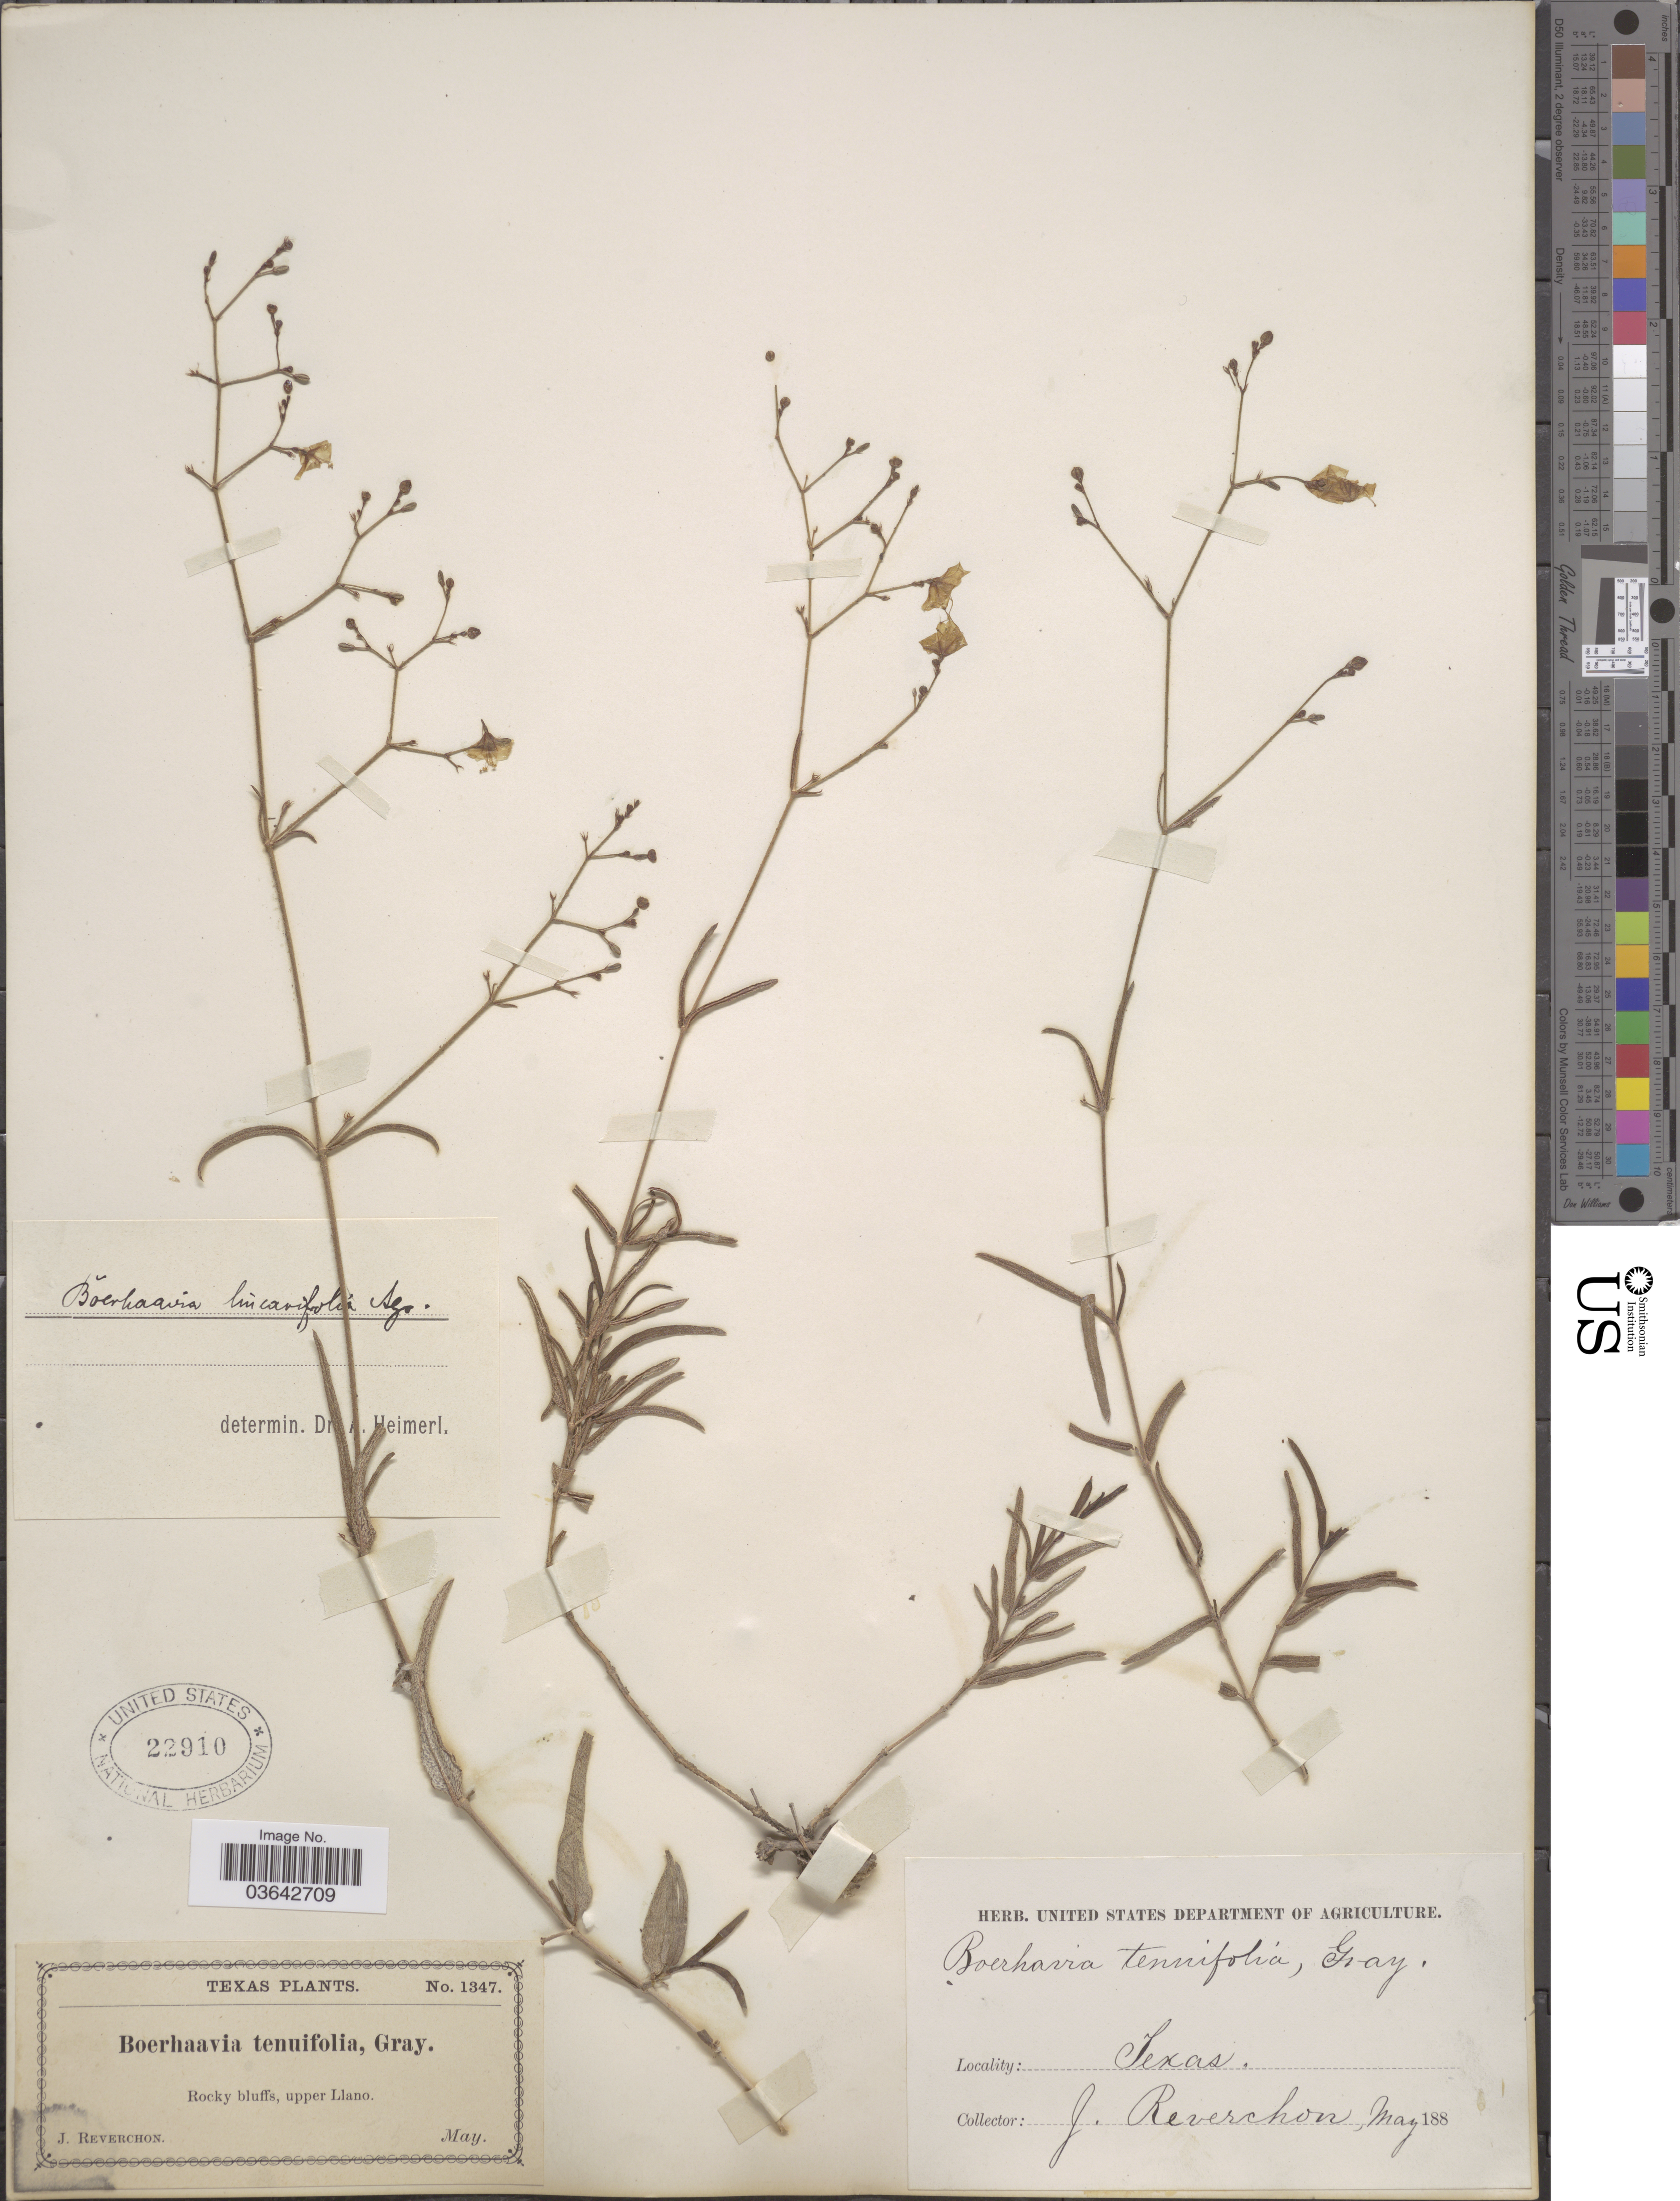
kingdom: Plantae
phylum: Tracheophyta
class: Magnoliopsida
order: Caryophyllales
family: Nyctaginaceae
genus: Boerhavia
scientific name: Boerhavia linearifolia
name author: A. Gray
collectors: J. Reverchon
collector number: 1347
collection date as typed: May 188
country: United States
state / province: Texas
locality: Rocky bluffs, upper Llano.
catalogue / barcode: US 22910